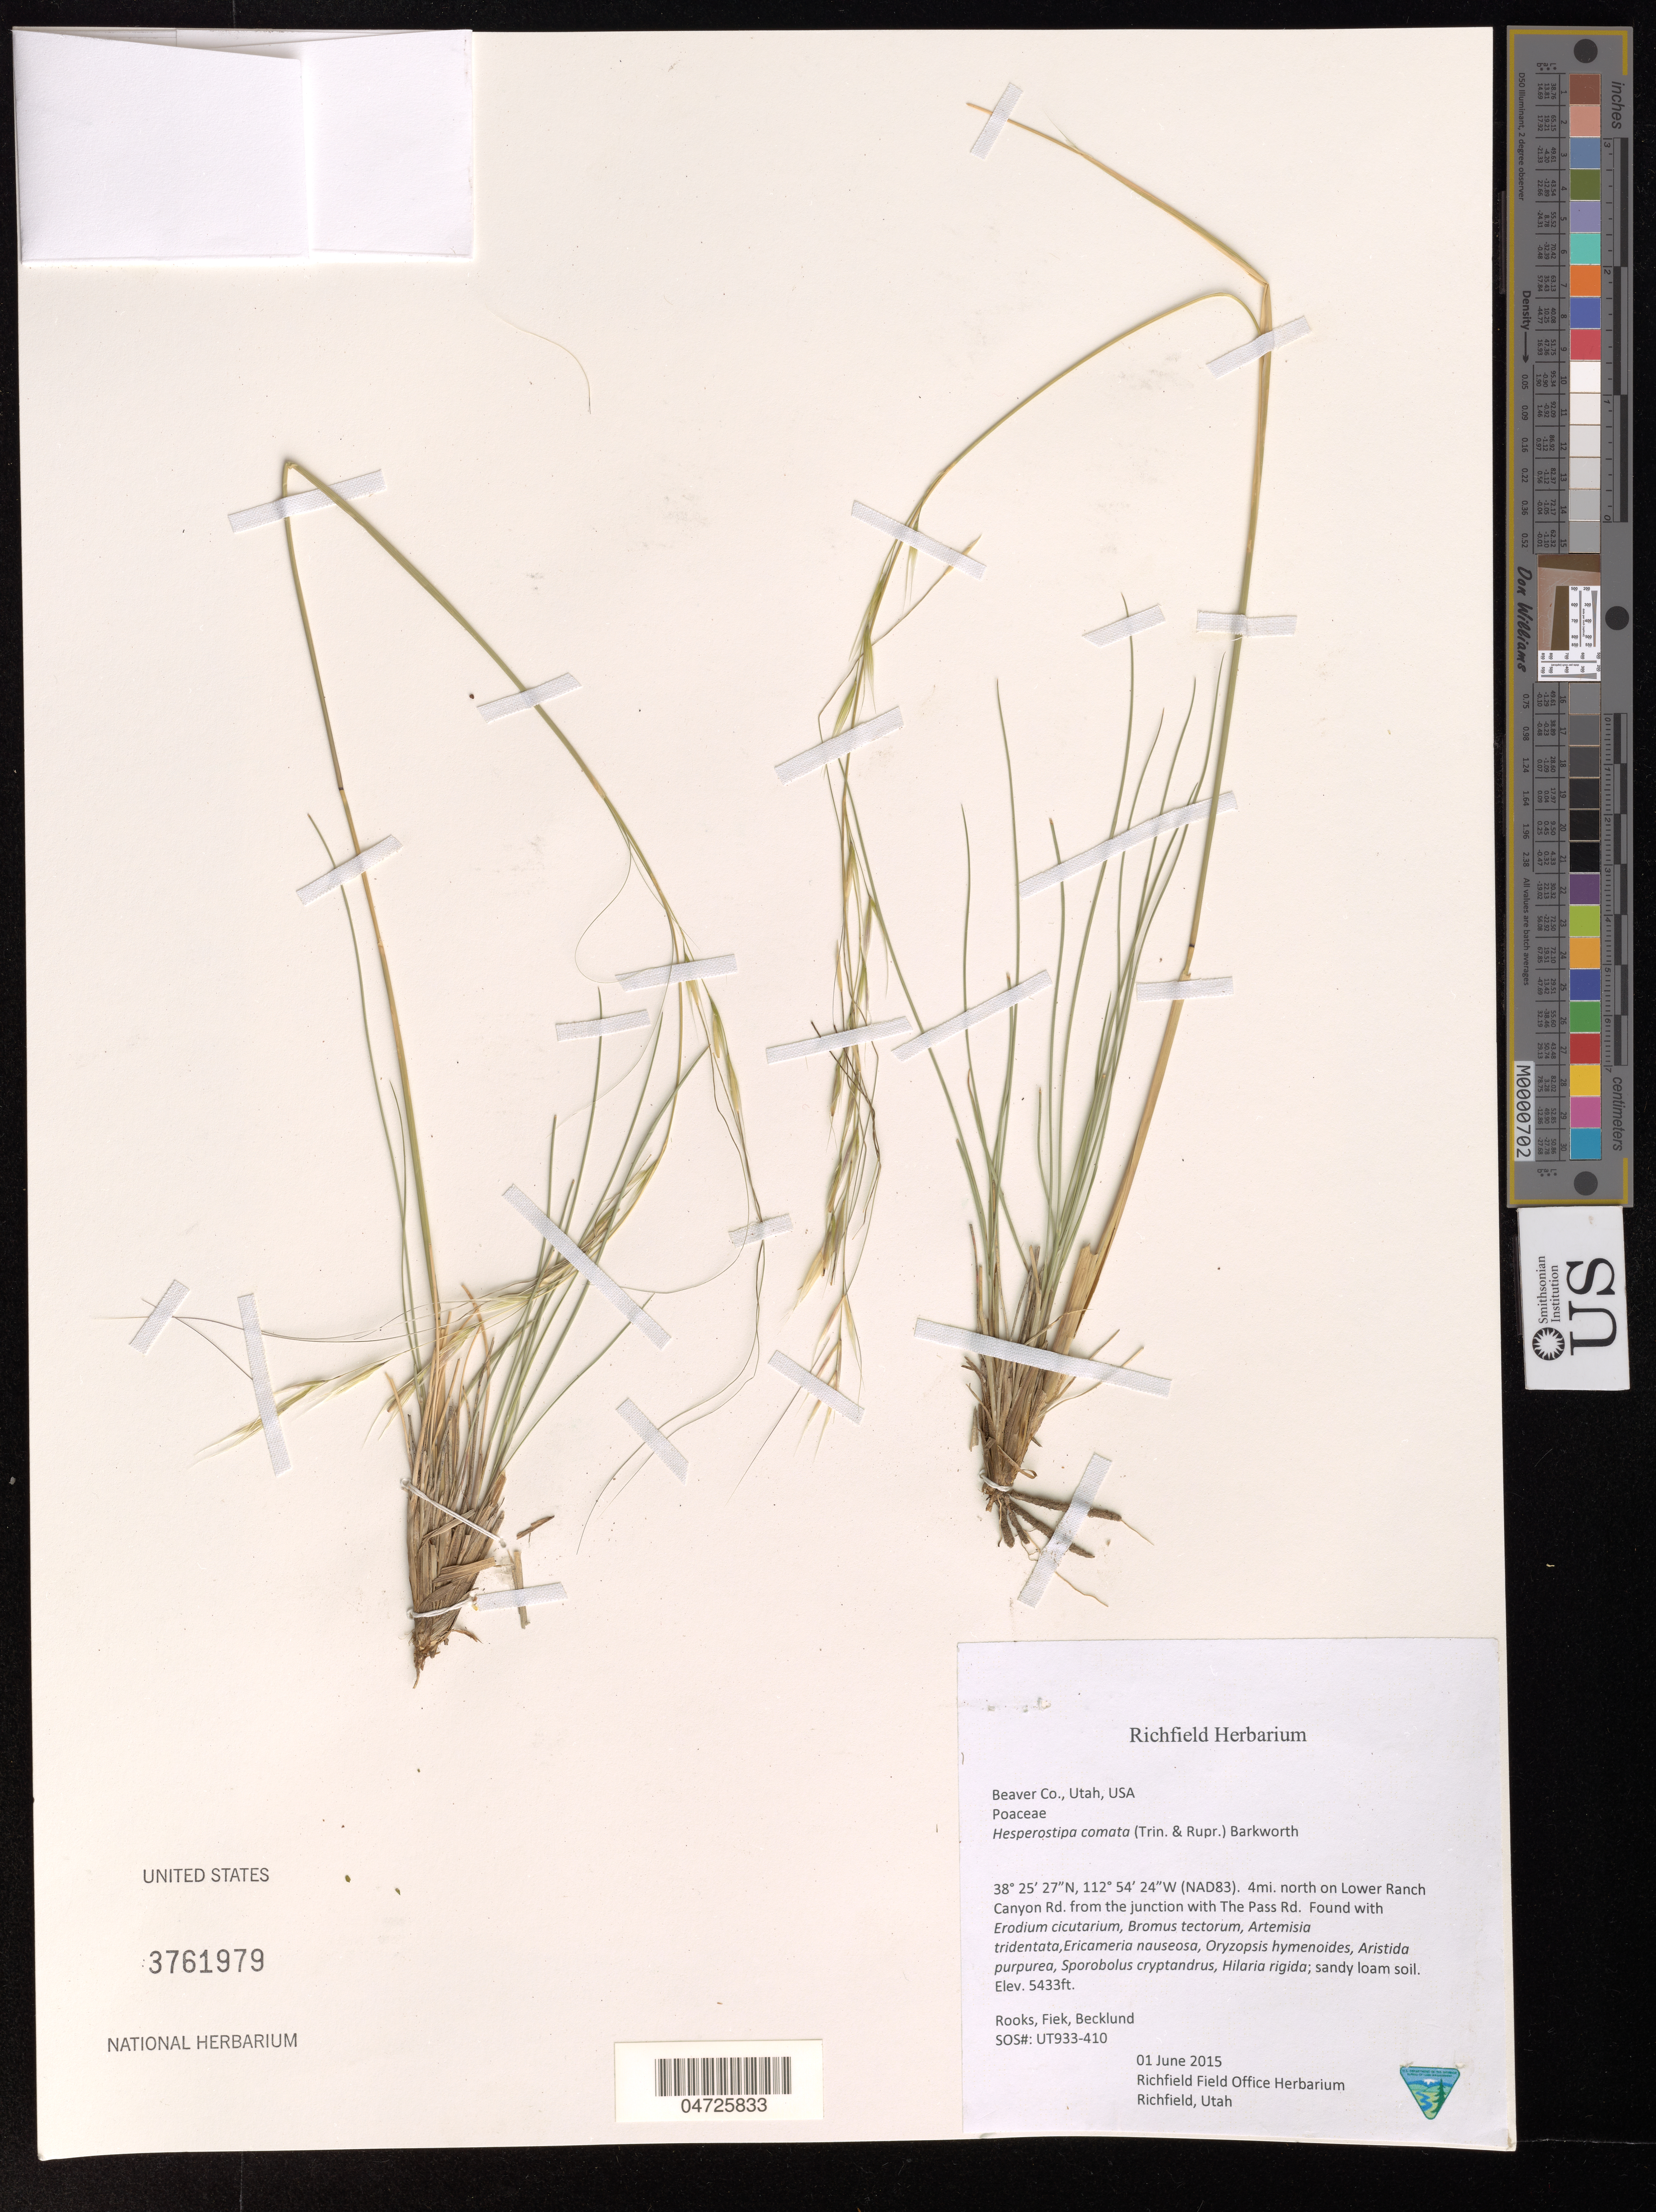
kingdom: Plantae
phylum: Tracheophyta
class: Liliopsida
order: Poales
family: Poaceae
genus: Hesperostipa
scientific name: Hesperostipa comata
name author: (Trin. & Rupr.) Barkworth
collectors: -. Rooks, -. Fiek & -. Becklund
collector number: UT933-410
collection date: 2015-06-01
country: United States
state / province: Utah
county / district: Beaver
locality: Beaver Co. (NAD83). 4mi. north on Lower Ranch Canyon Rd. from the junction with The Pass Rd.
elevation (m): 1656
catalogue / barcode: US 3761979